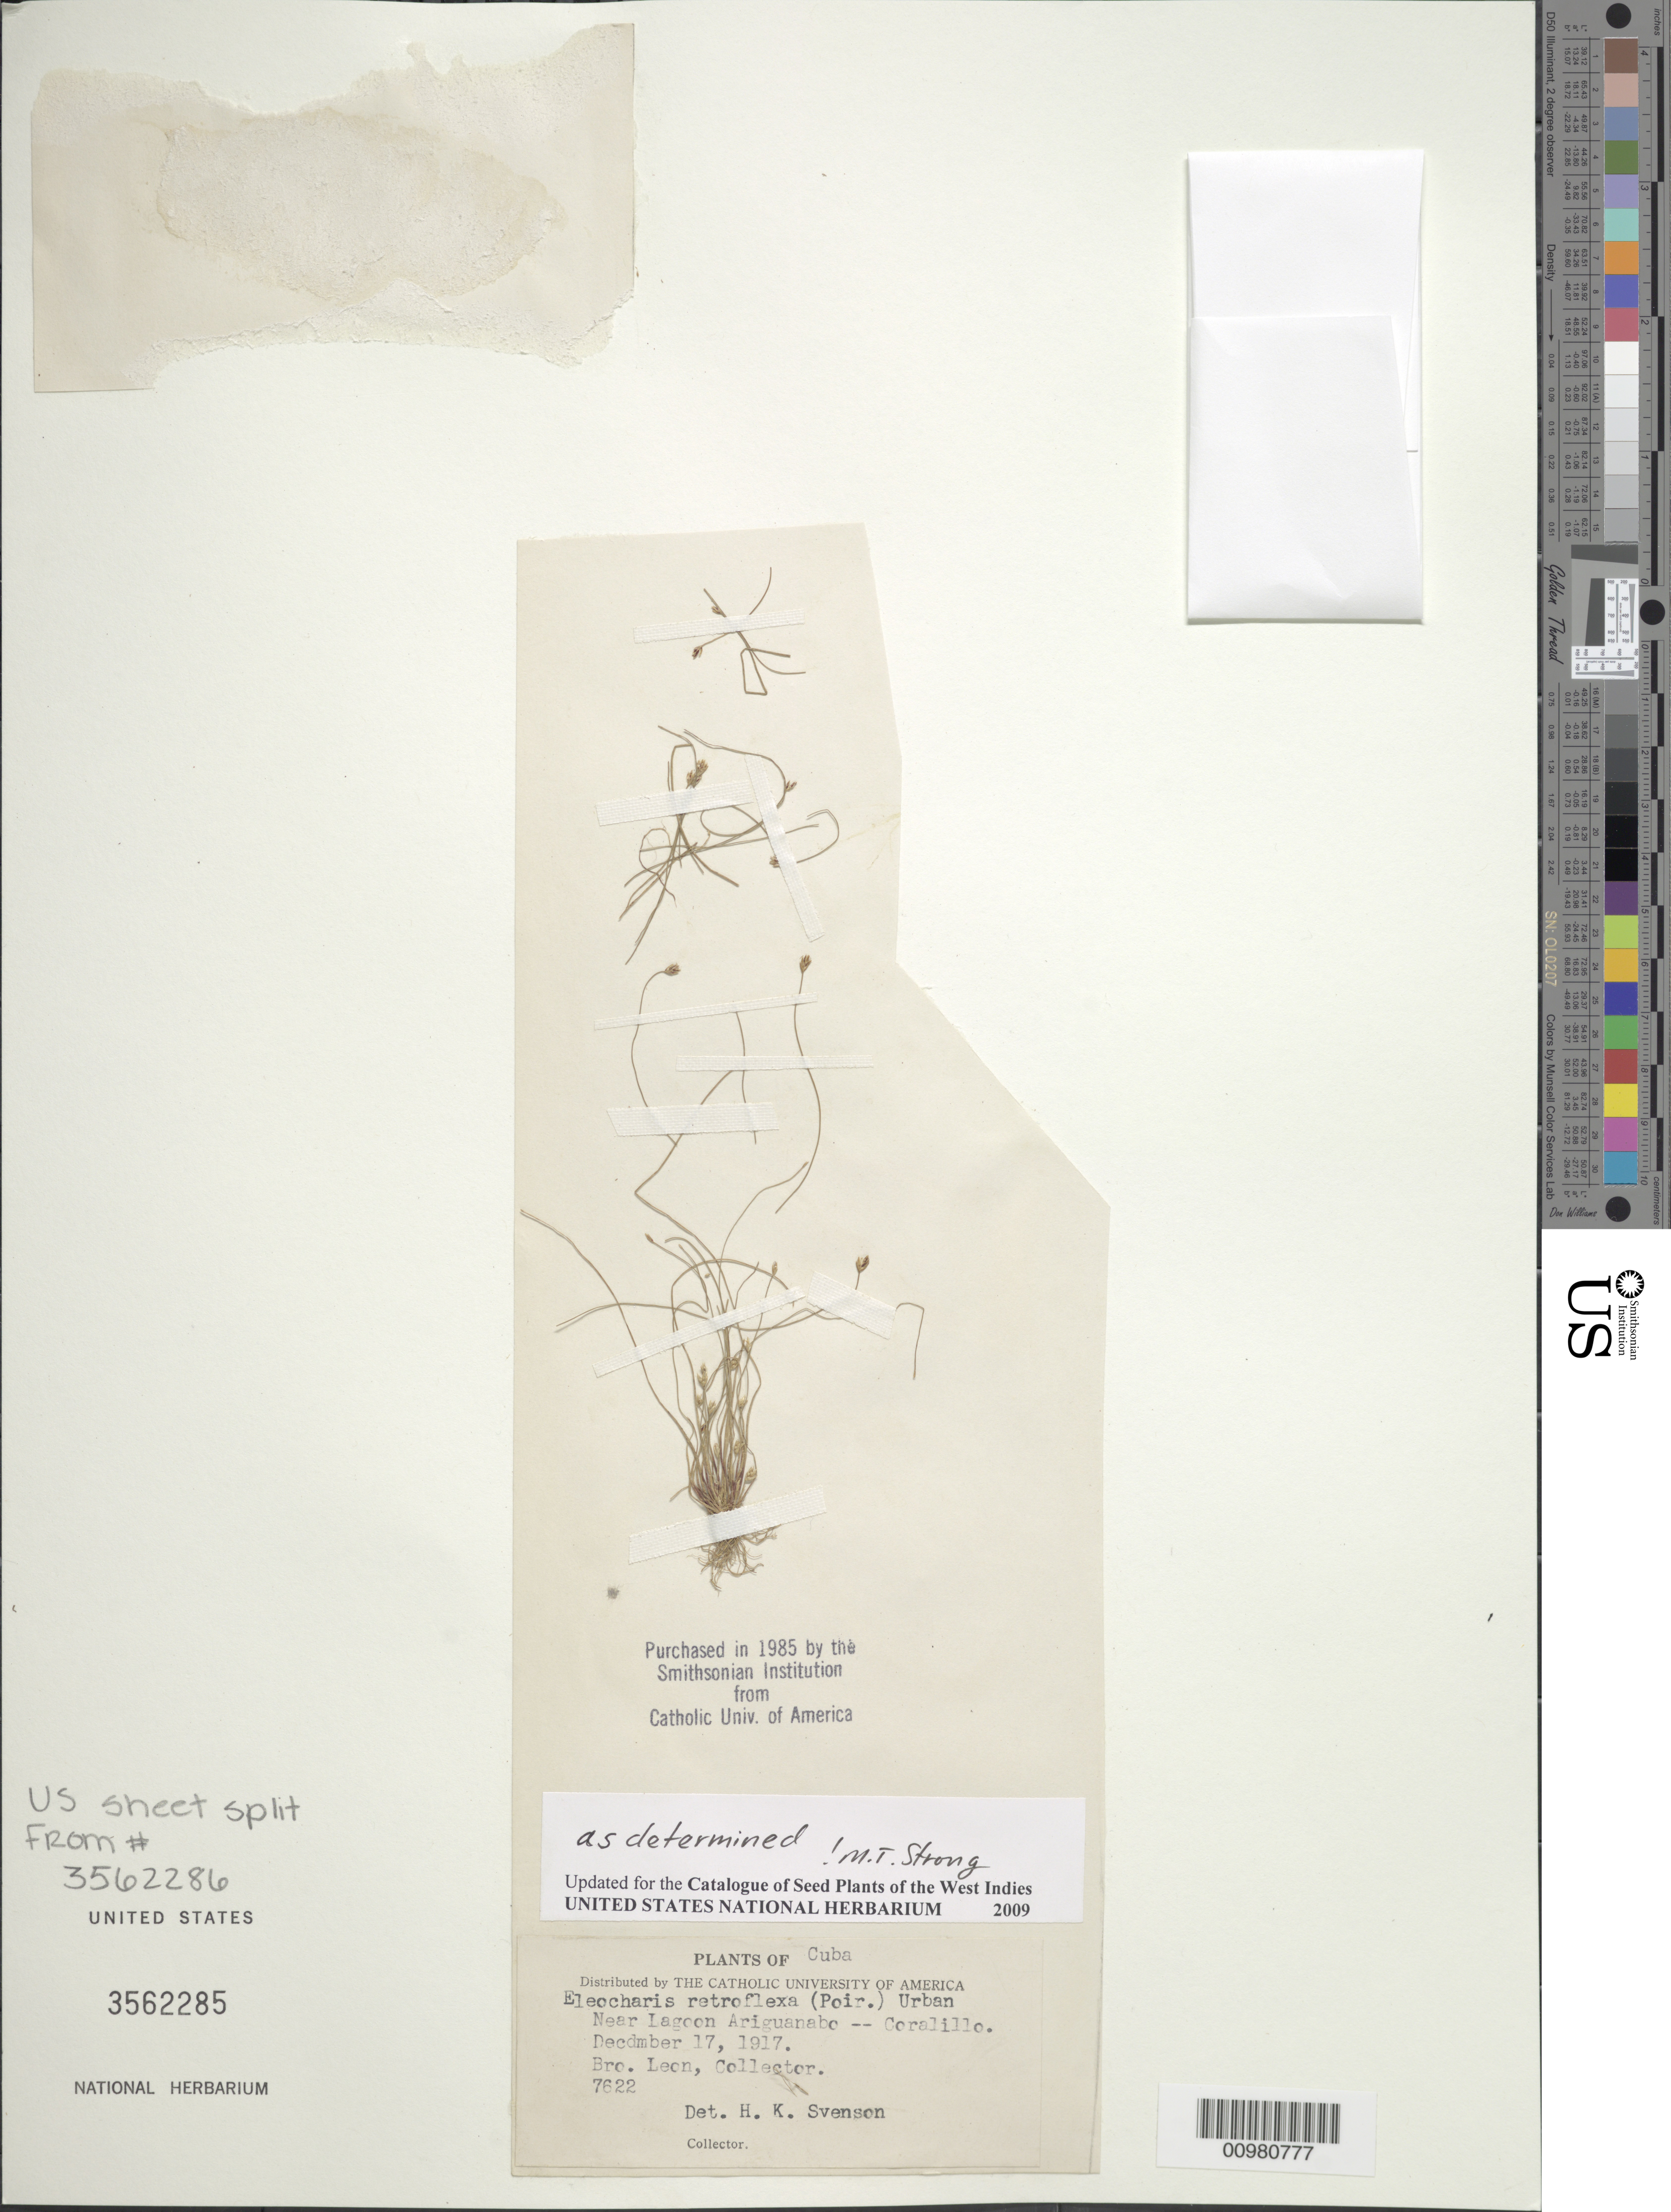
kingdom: Plantae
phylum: Tracheophyta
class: Liliopsida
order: Poales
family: Cyperaceae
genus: Eleocharis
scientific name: Eleocharis retroflexa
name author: (Poir.) Urb.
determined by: Strong, M. T., (US), Smithsonian Institution - National Museum of Natural History (UNITED STATES)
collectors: Bro. León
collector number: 7622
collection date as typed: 17 Dec 1917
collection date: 1917-12-17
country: Cuba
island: Cuba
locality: Near Lagoon Ariguanabo--Coralillo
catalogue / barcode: US 3562285